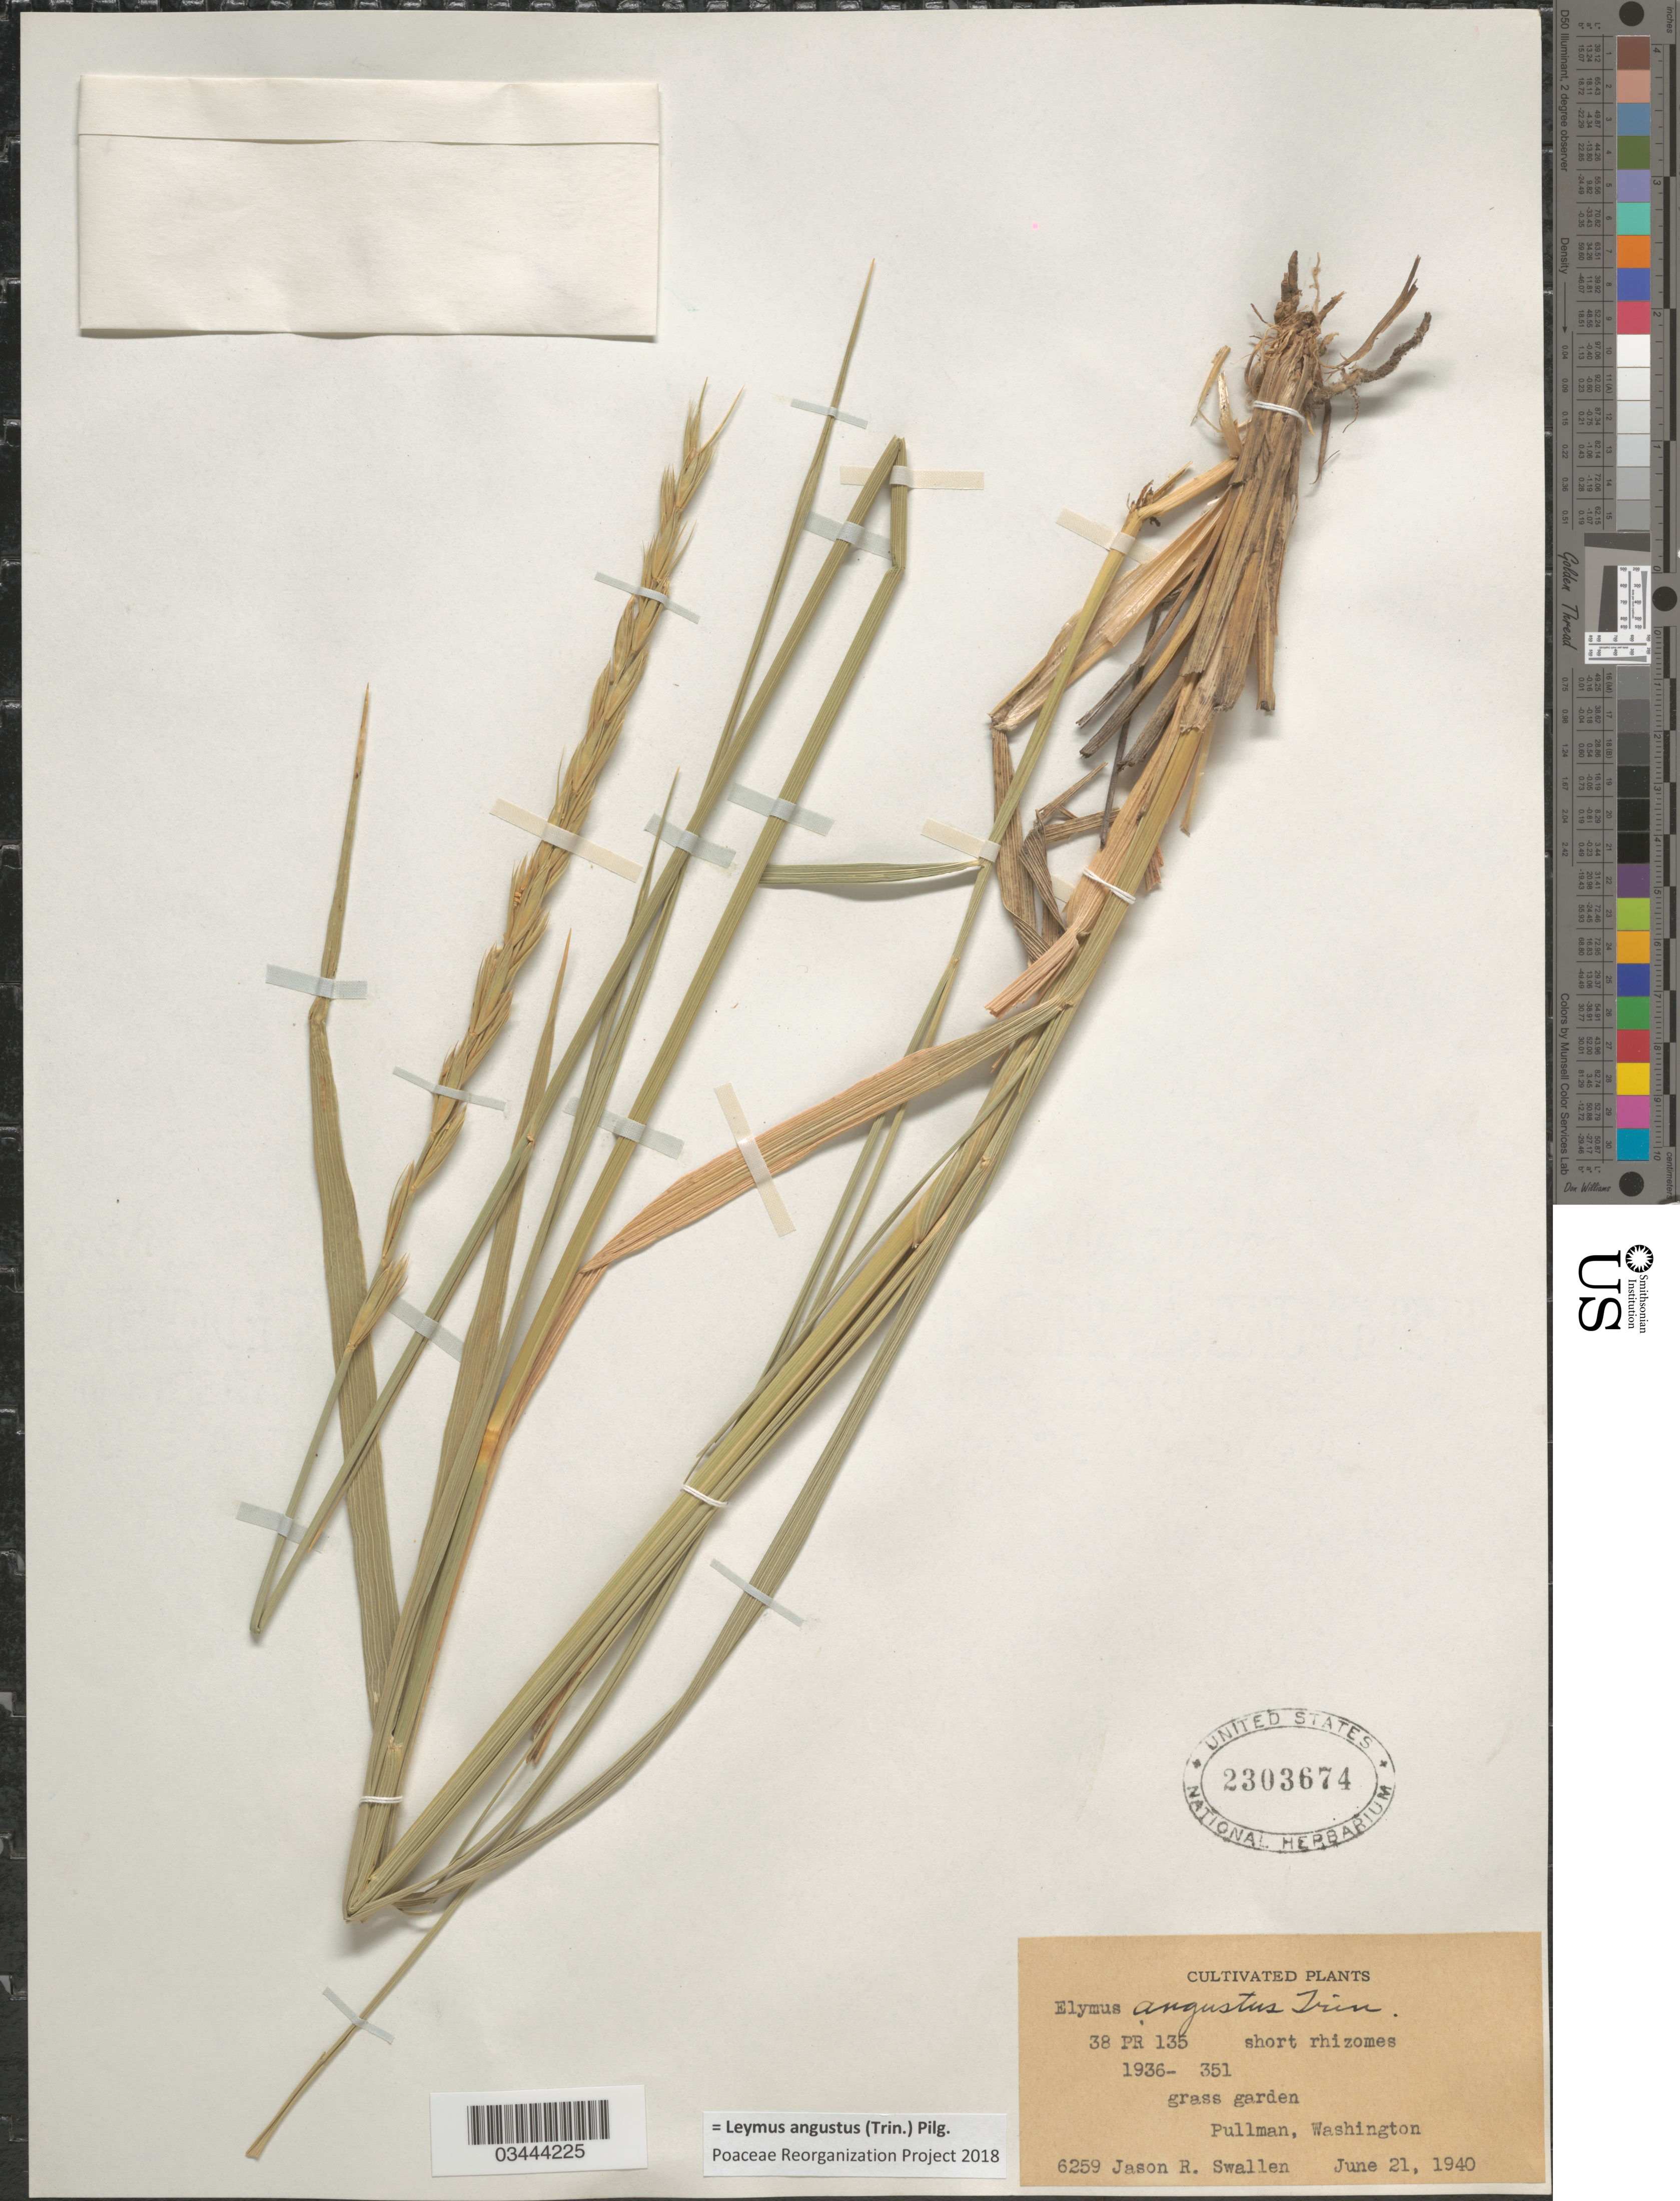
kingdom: Plantae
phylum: Tracheophyta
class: Liliopsida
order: Poales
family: Poaceae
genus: Leymus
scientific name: Leymus angustus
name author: (Trin.) Pilg.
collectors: J. R. Swallen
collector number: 6259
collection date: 1940-06-21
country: United States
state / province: Washington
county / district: Whitman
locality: Grass garden. Pullman.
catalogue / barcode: US 2303674